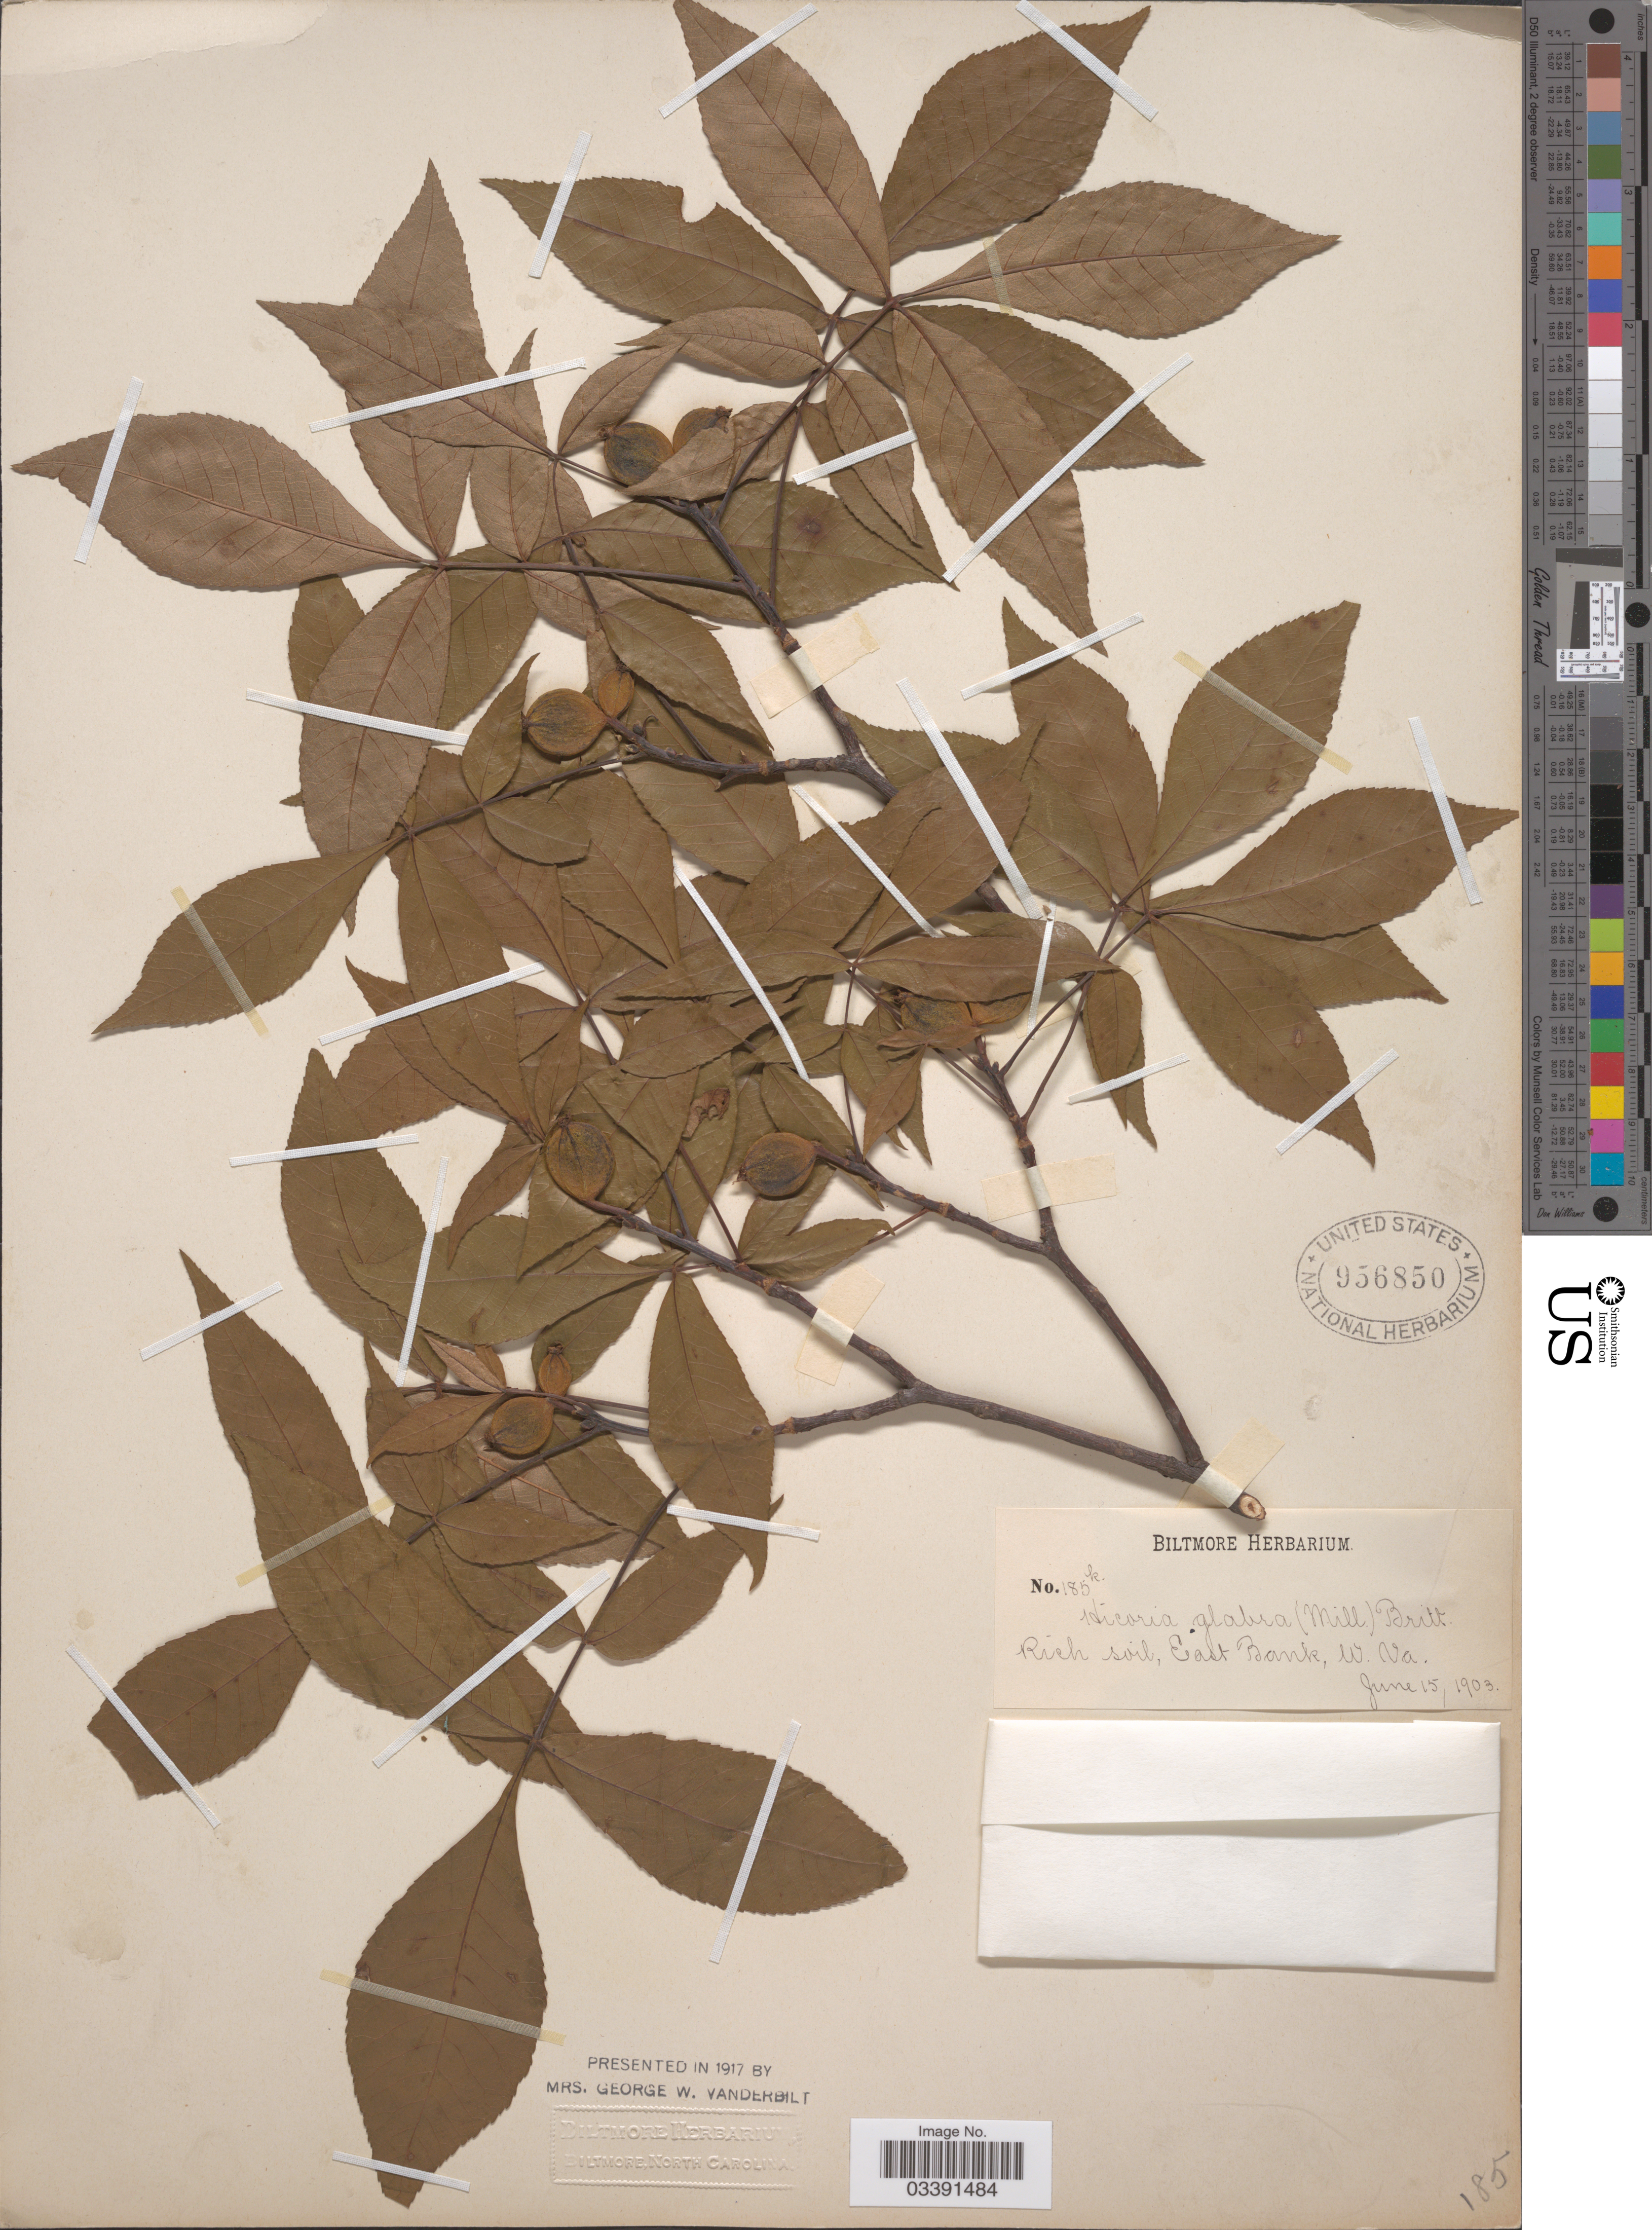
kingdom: Plantae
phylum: Tracheophyta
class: Magnoliopsida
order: Fagales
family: Juglandaceae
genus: Carya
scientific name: Carya glabra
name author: (Mill.) Sweet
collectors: ex herb. Biltmore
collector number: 185k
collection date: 1903-06-15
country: United States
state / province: West Virginia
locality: Rich soil, East Bank, W. Va.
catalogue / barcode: US 956850